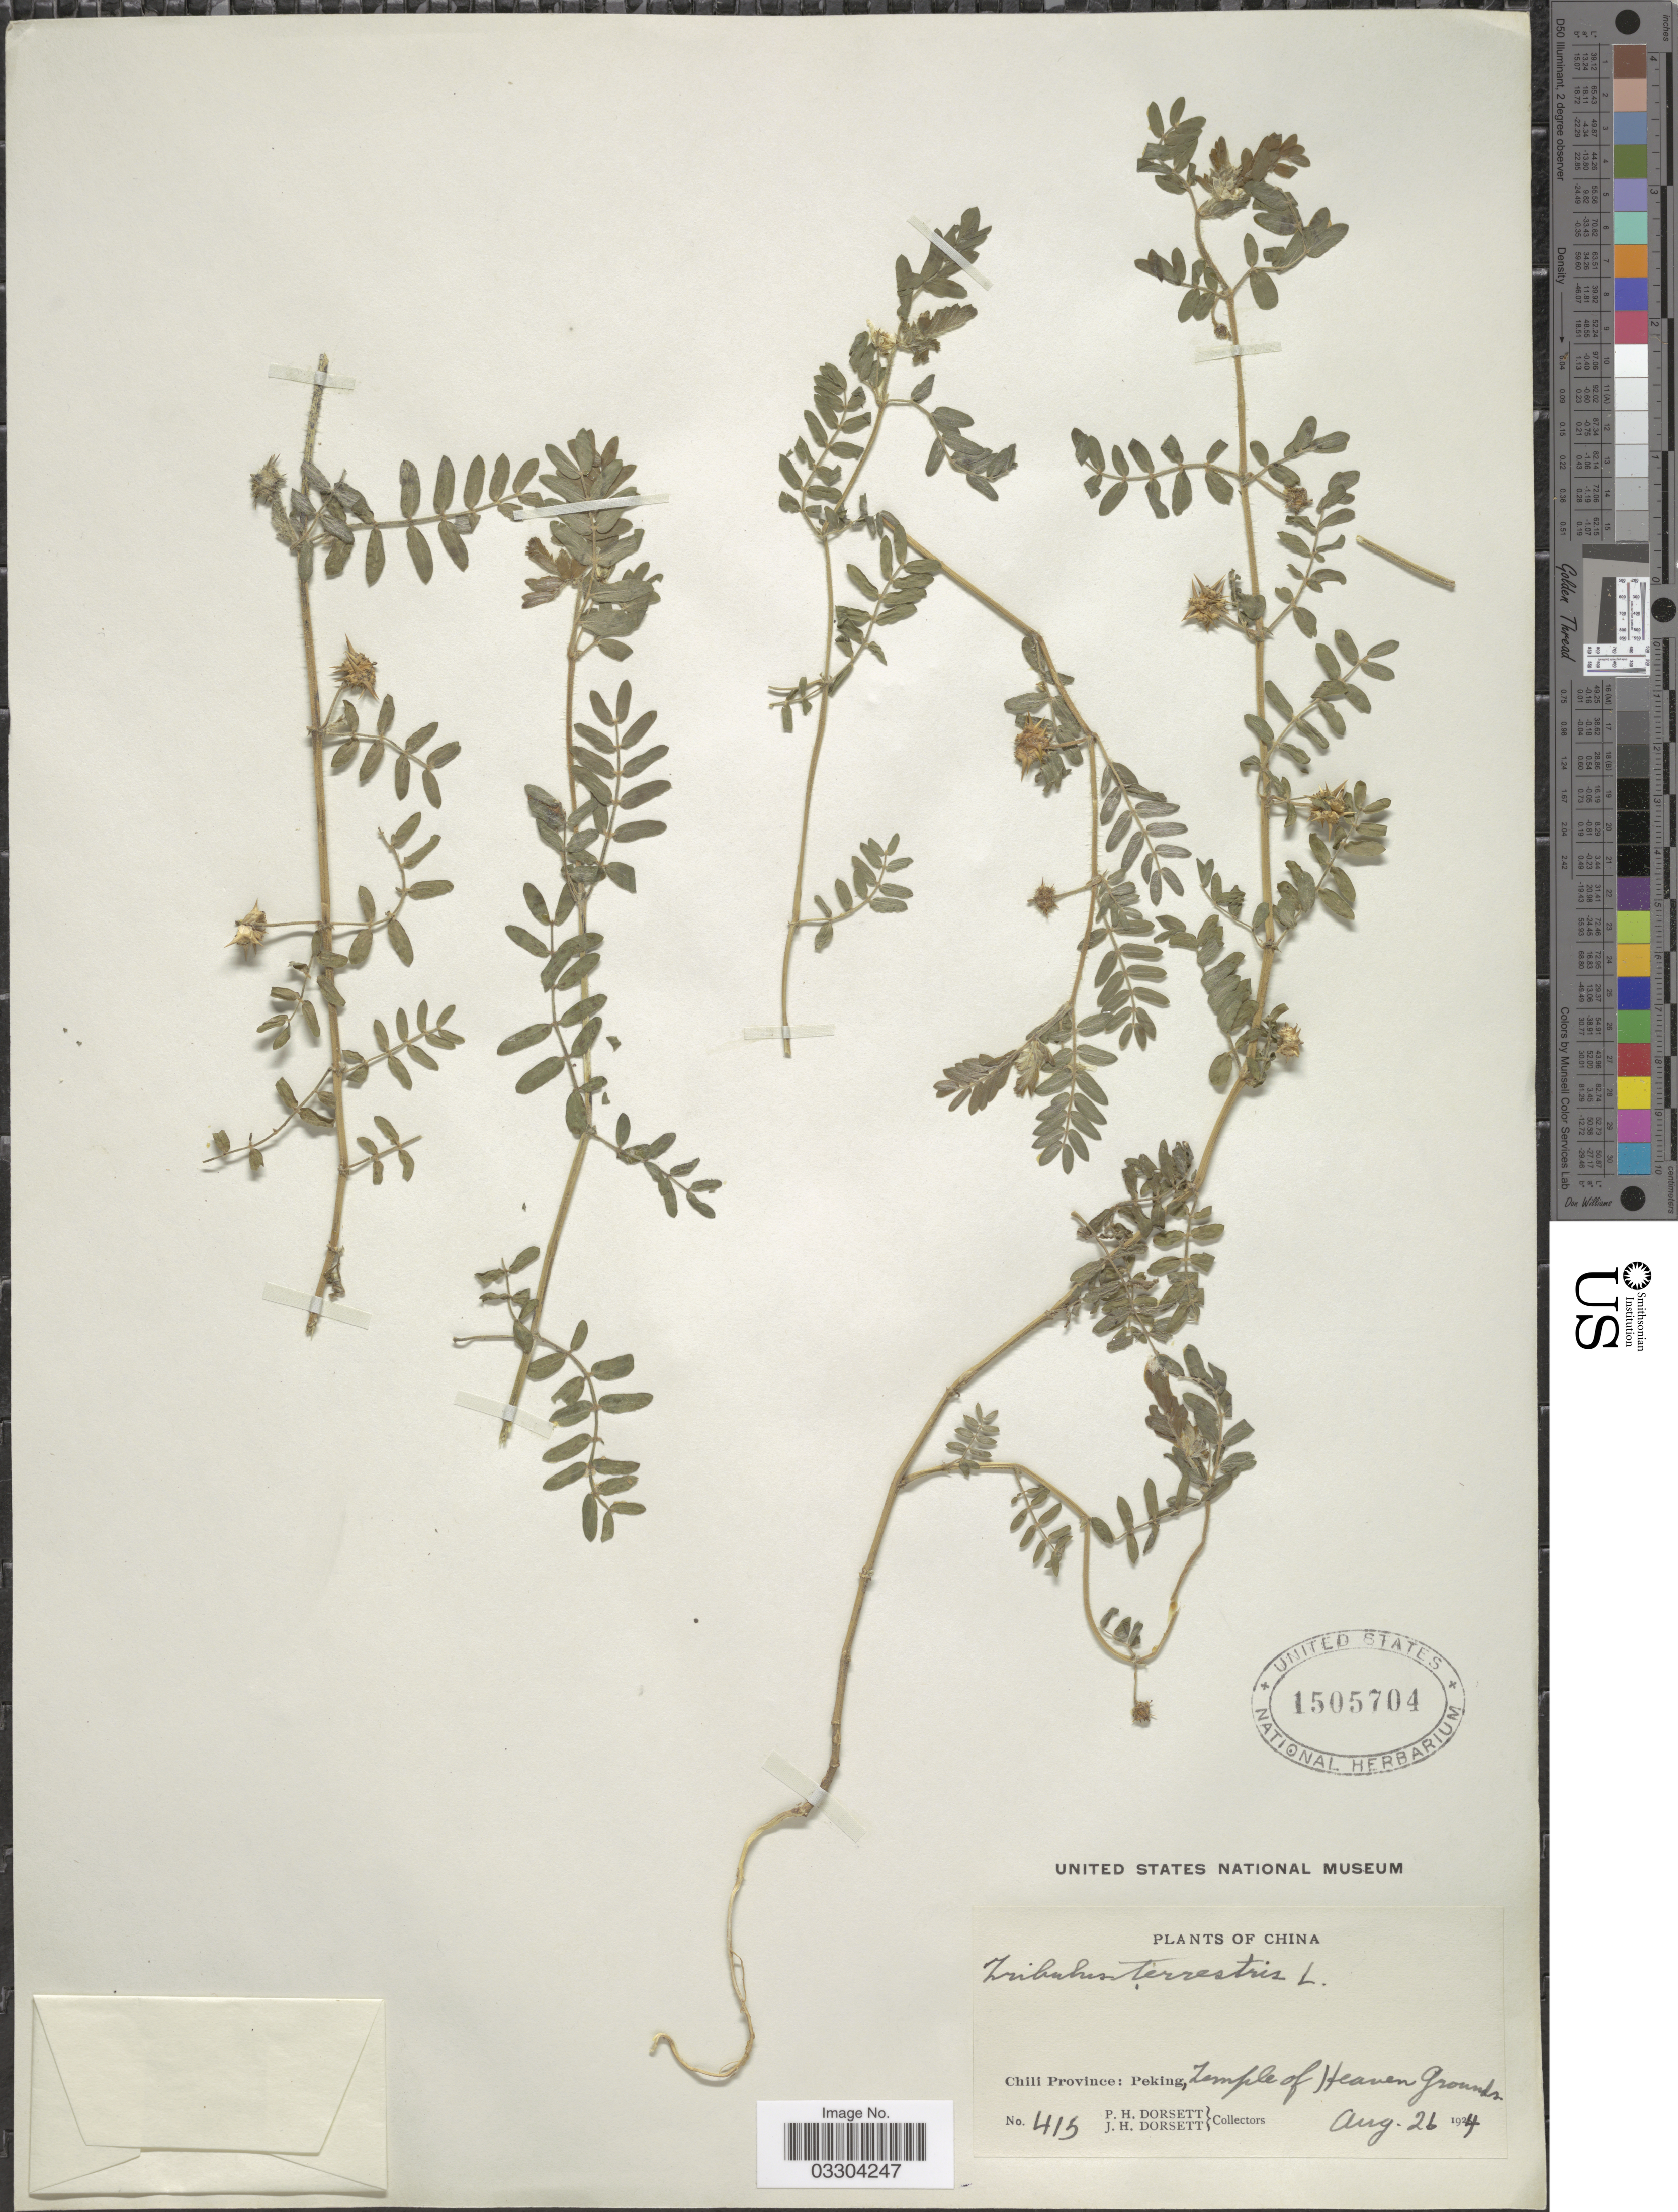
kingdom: Plantae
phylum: Tracheophyta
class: Magnoliopsida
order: Zygophyllales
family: Zygophyllaceae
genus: Tribulus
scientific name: Tribulus terrestris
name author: L.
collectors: P. H. Dorsett & J. Dorsett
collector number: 415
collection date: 1924-08-26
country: China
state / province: Beijing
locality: Chili Province: Peking, Temple of Heaven Grounds.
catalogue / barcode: US 1505704